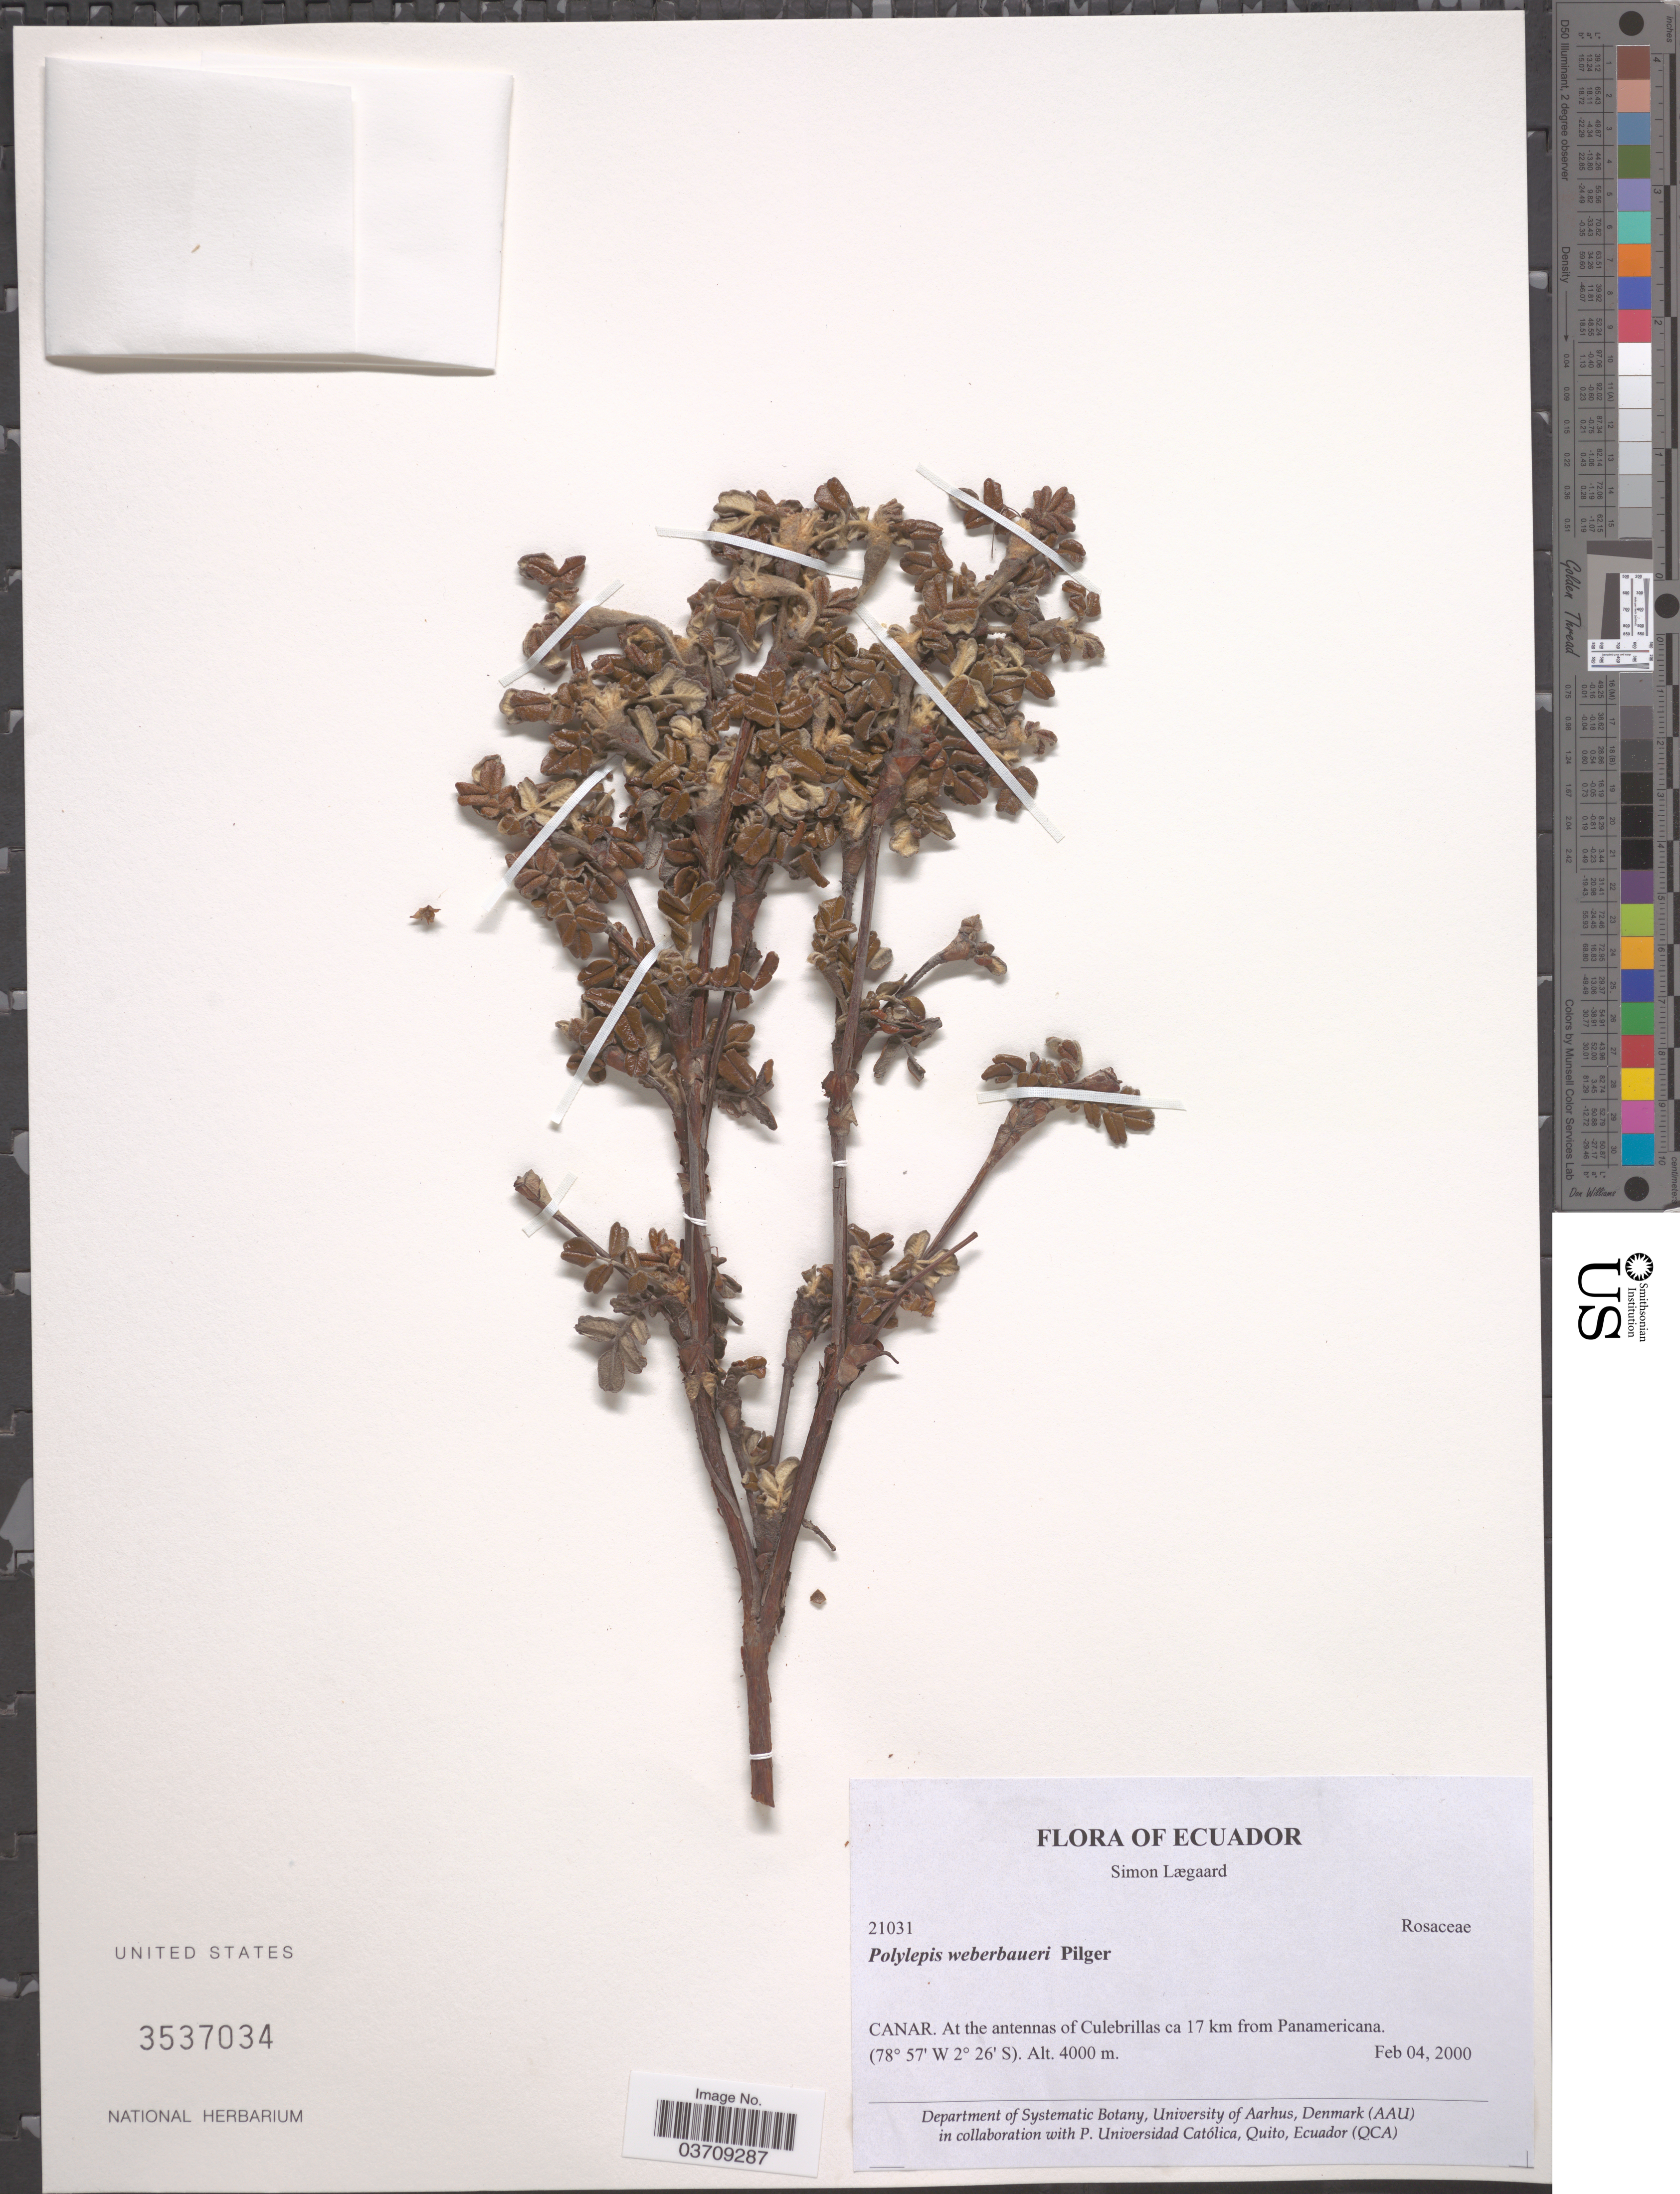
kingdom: Plantae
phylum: Tracheophyta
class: Magnoliopsida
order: Rosales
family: Rosaceae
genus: Polylepis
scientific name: Polylepis weberbaueri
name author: Pilg.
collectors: S. Lægaard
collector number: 21031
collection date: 2000-02-04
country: Ecuador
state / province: Cañar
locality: At the antennas of Culebrillas ca 17 km from Panamericana.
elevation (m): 4000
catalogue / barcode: US 3537034